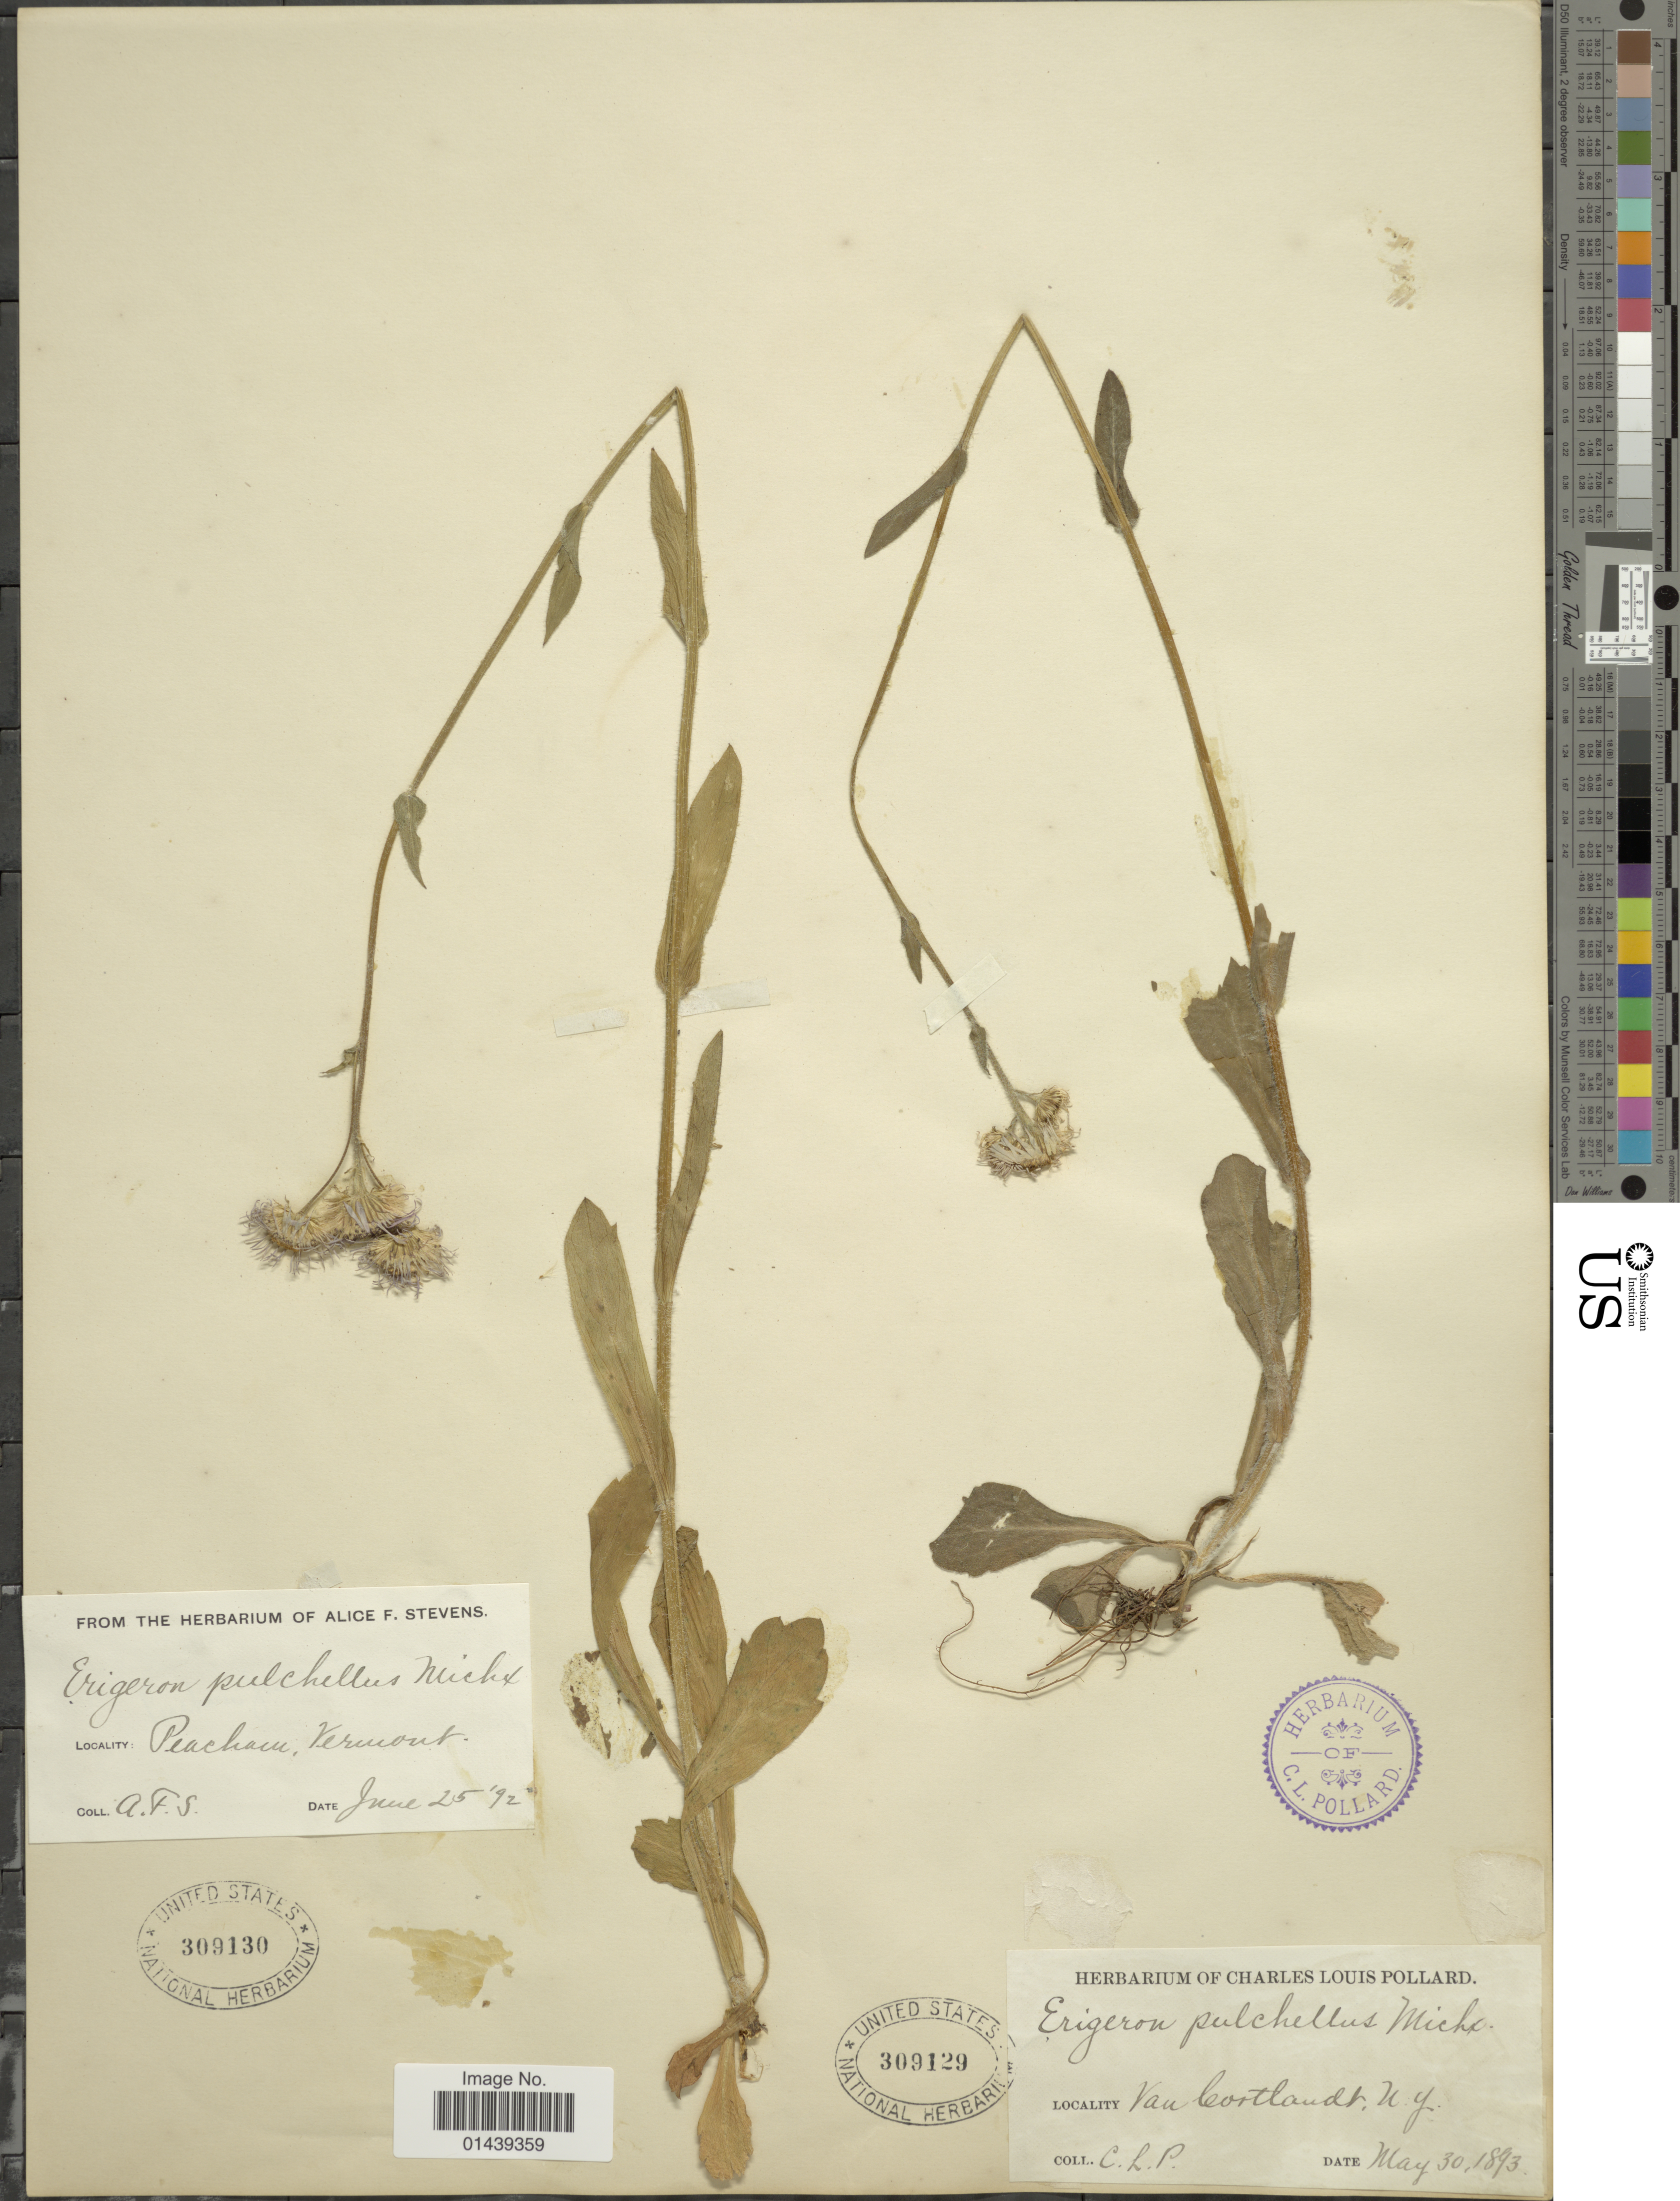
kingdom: Plantae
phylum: Tracheophyta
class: Magnoliopsida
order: Asterales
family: Asteraceae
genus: Erigeron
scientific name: Erigeron pulchellus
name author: Michx.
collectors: C. L. Pollard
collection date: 1893-05-30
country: United States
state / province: New York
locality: Van Cortlandt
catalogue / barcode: US 309129